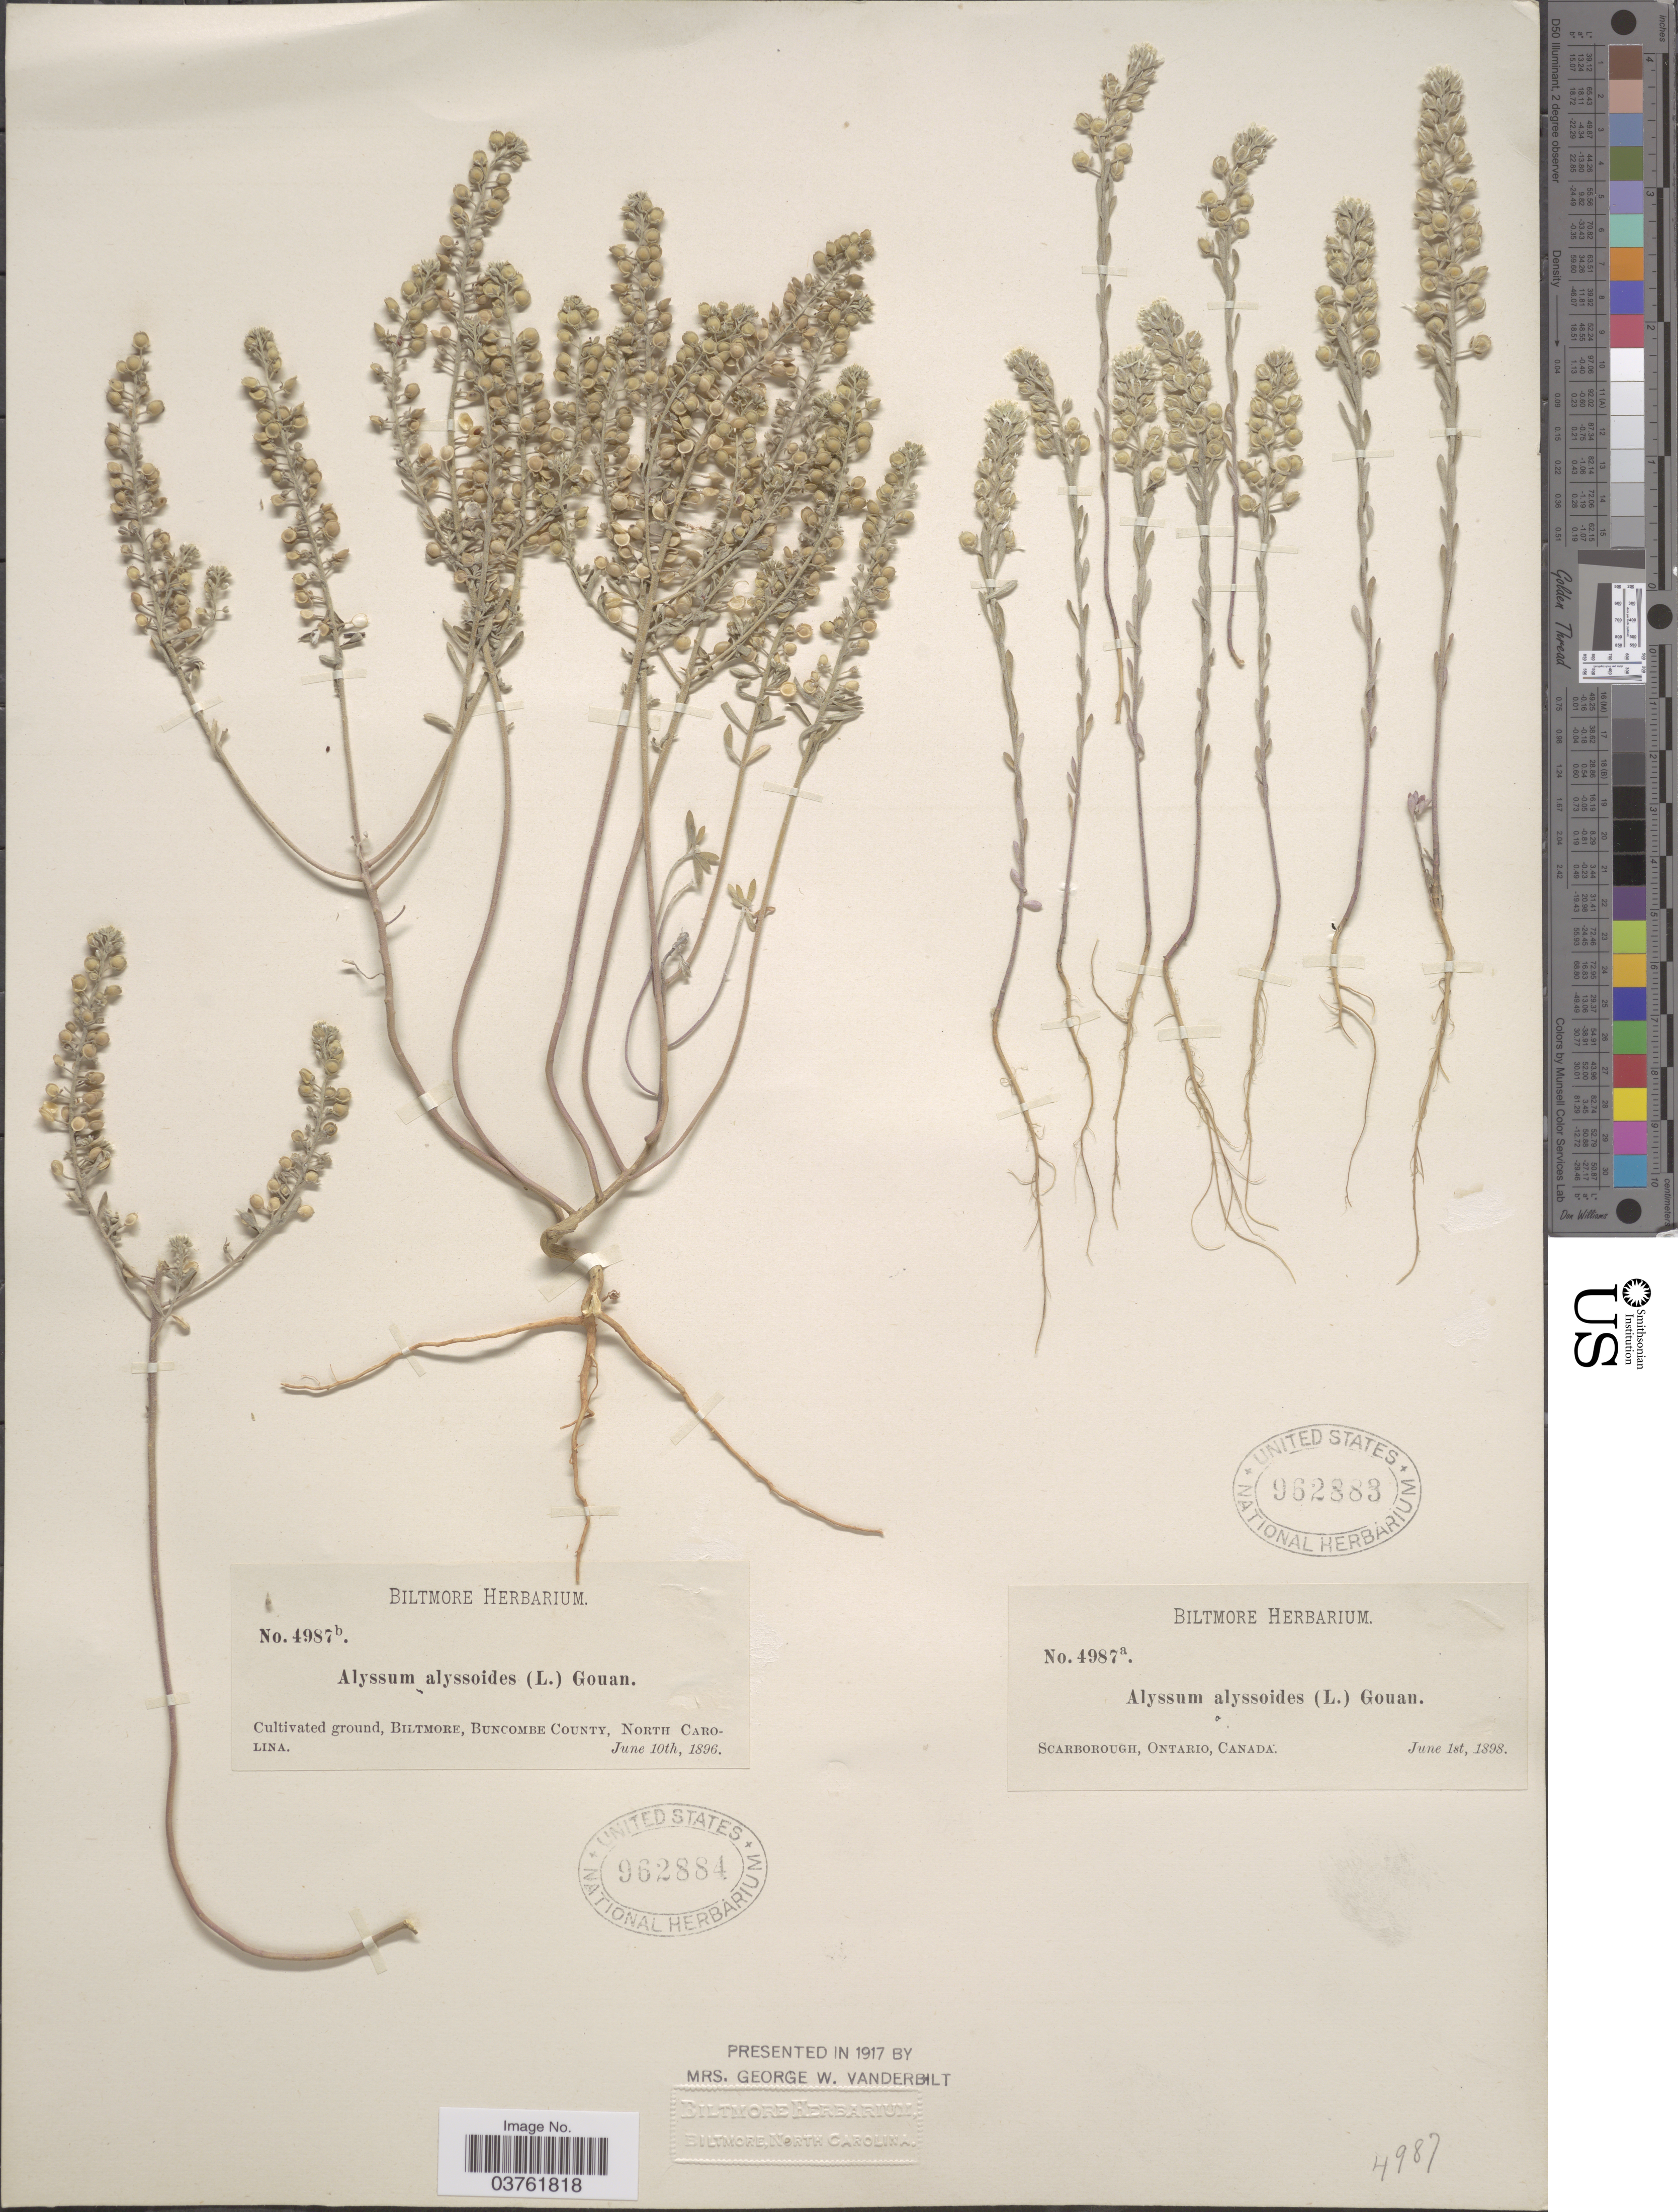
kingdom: Plantae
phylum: Tracheophyta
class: Magnoliopsida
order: Brassicales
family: Brassicaceae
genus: Alyssum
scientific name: Alyssum alyssoides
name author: (L.) L.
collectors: ex herb. Biltmore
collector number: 4987a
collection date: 1898-06-01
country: Canada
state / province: Ontario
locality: Scarborough.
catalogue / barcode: US 962883-2